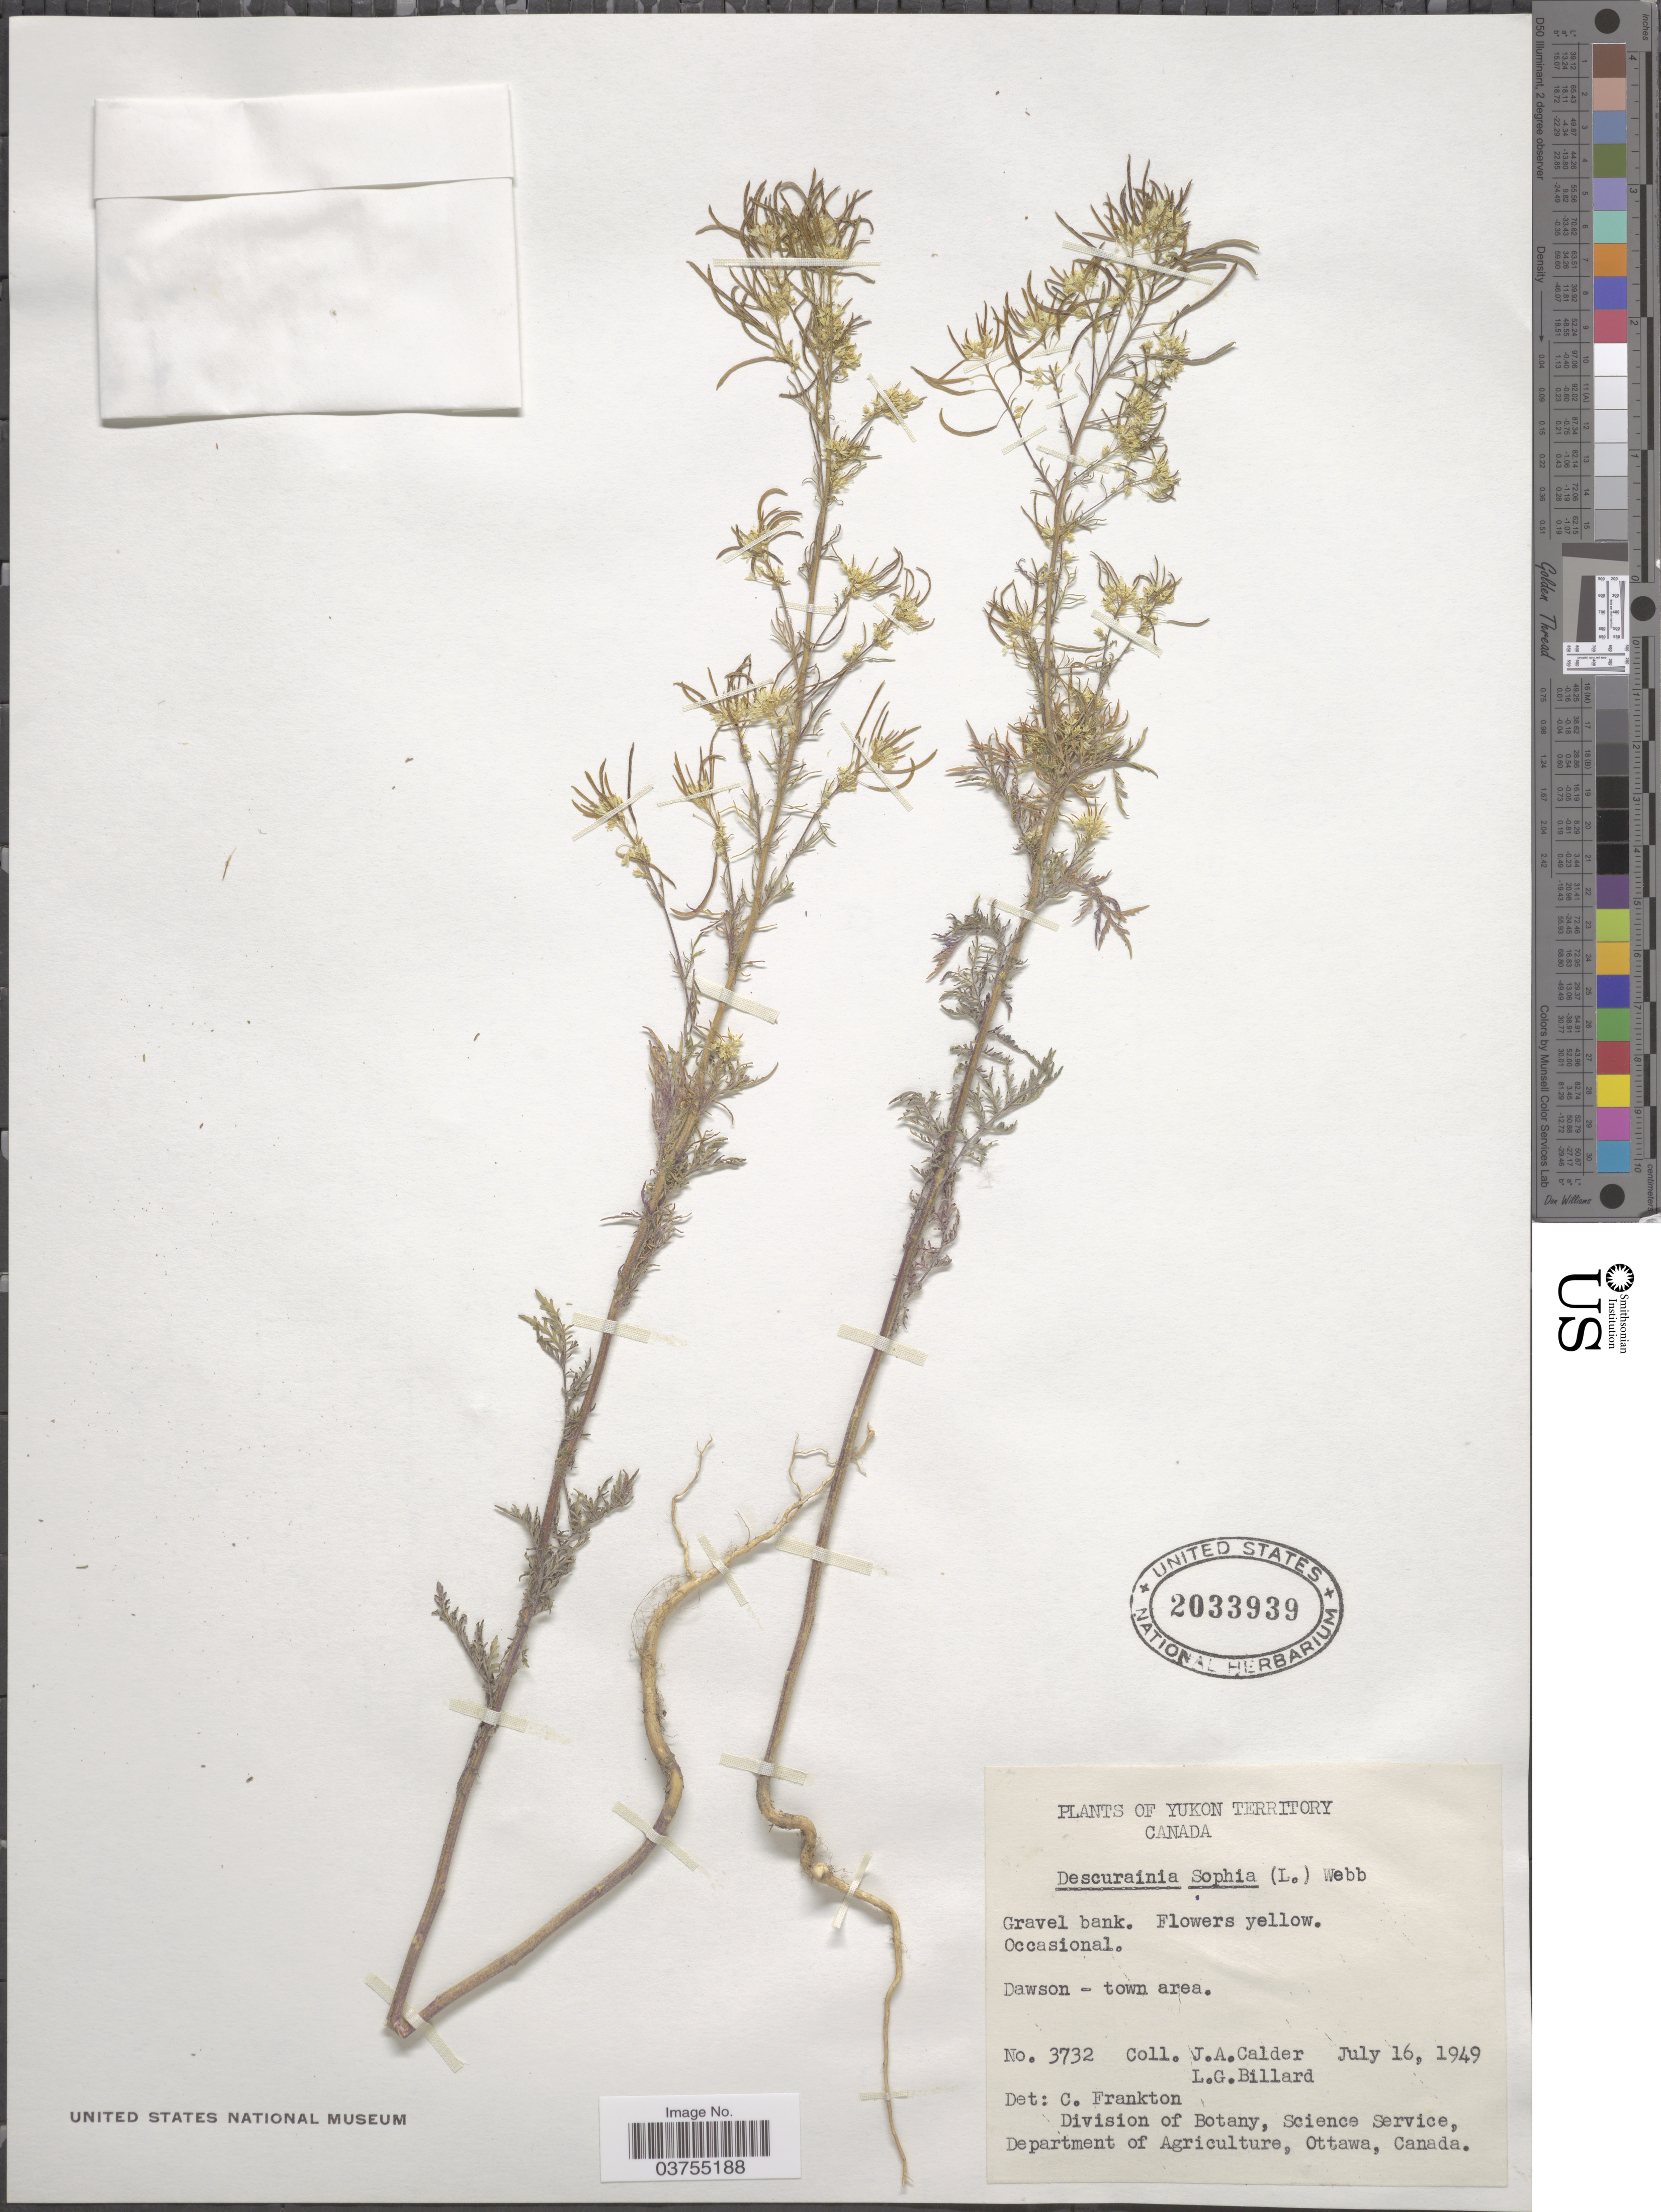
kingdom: Plantae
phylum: Tracheophyta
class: Magnoliopsida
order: Brassicales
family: Brassicaceae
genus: Descurainia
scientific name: Descurainia sophia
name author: (L.) Webb ex Prantl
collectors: J. A. Calder & L. Billard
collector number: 3732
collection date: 1949-07-16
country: Canada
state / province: Yukon Territory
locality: Dawson - town area.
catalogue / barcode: US 2033939